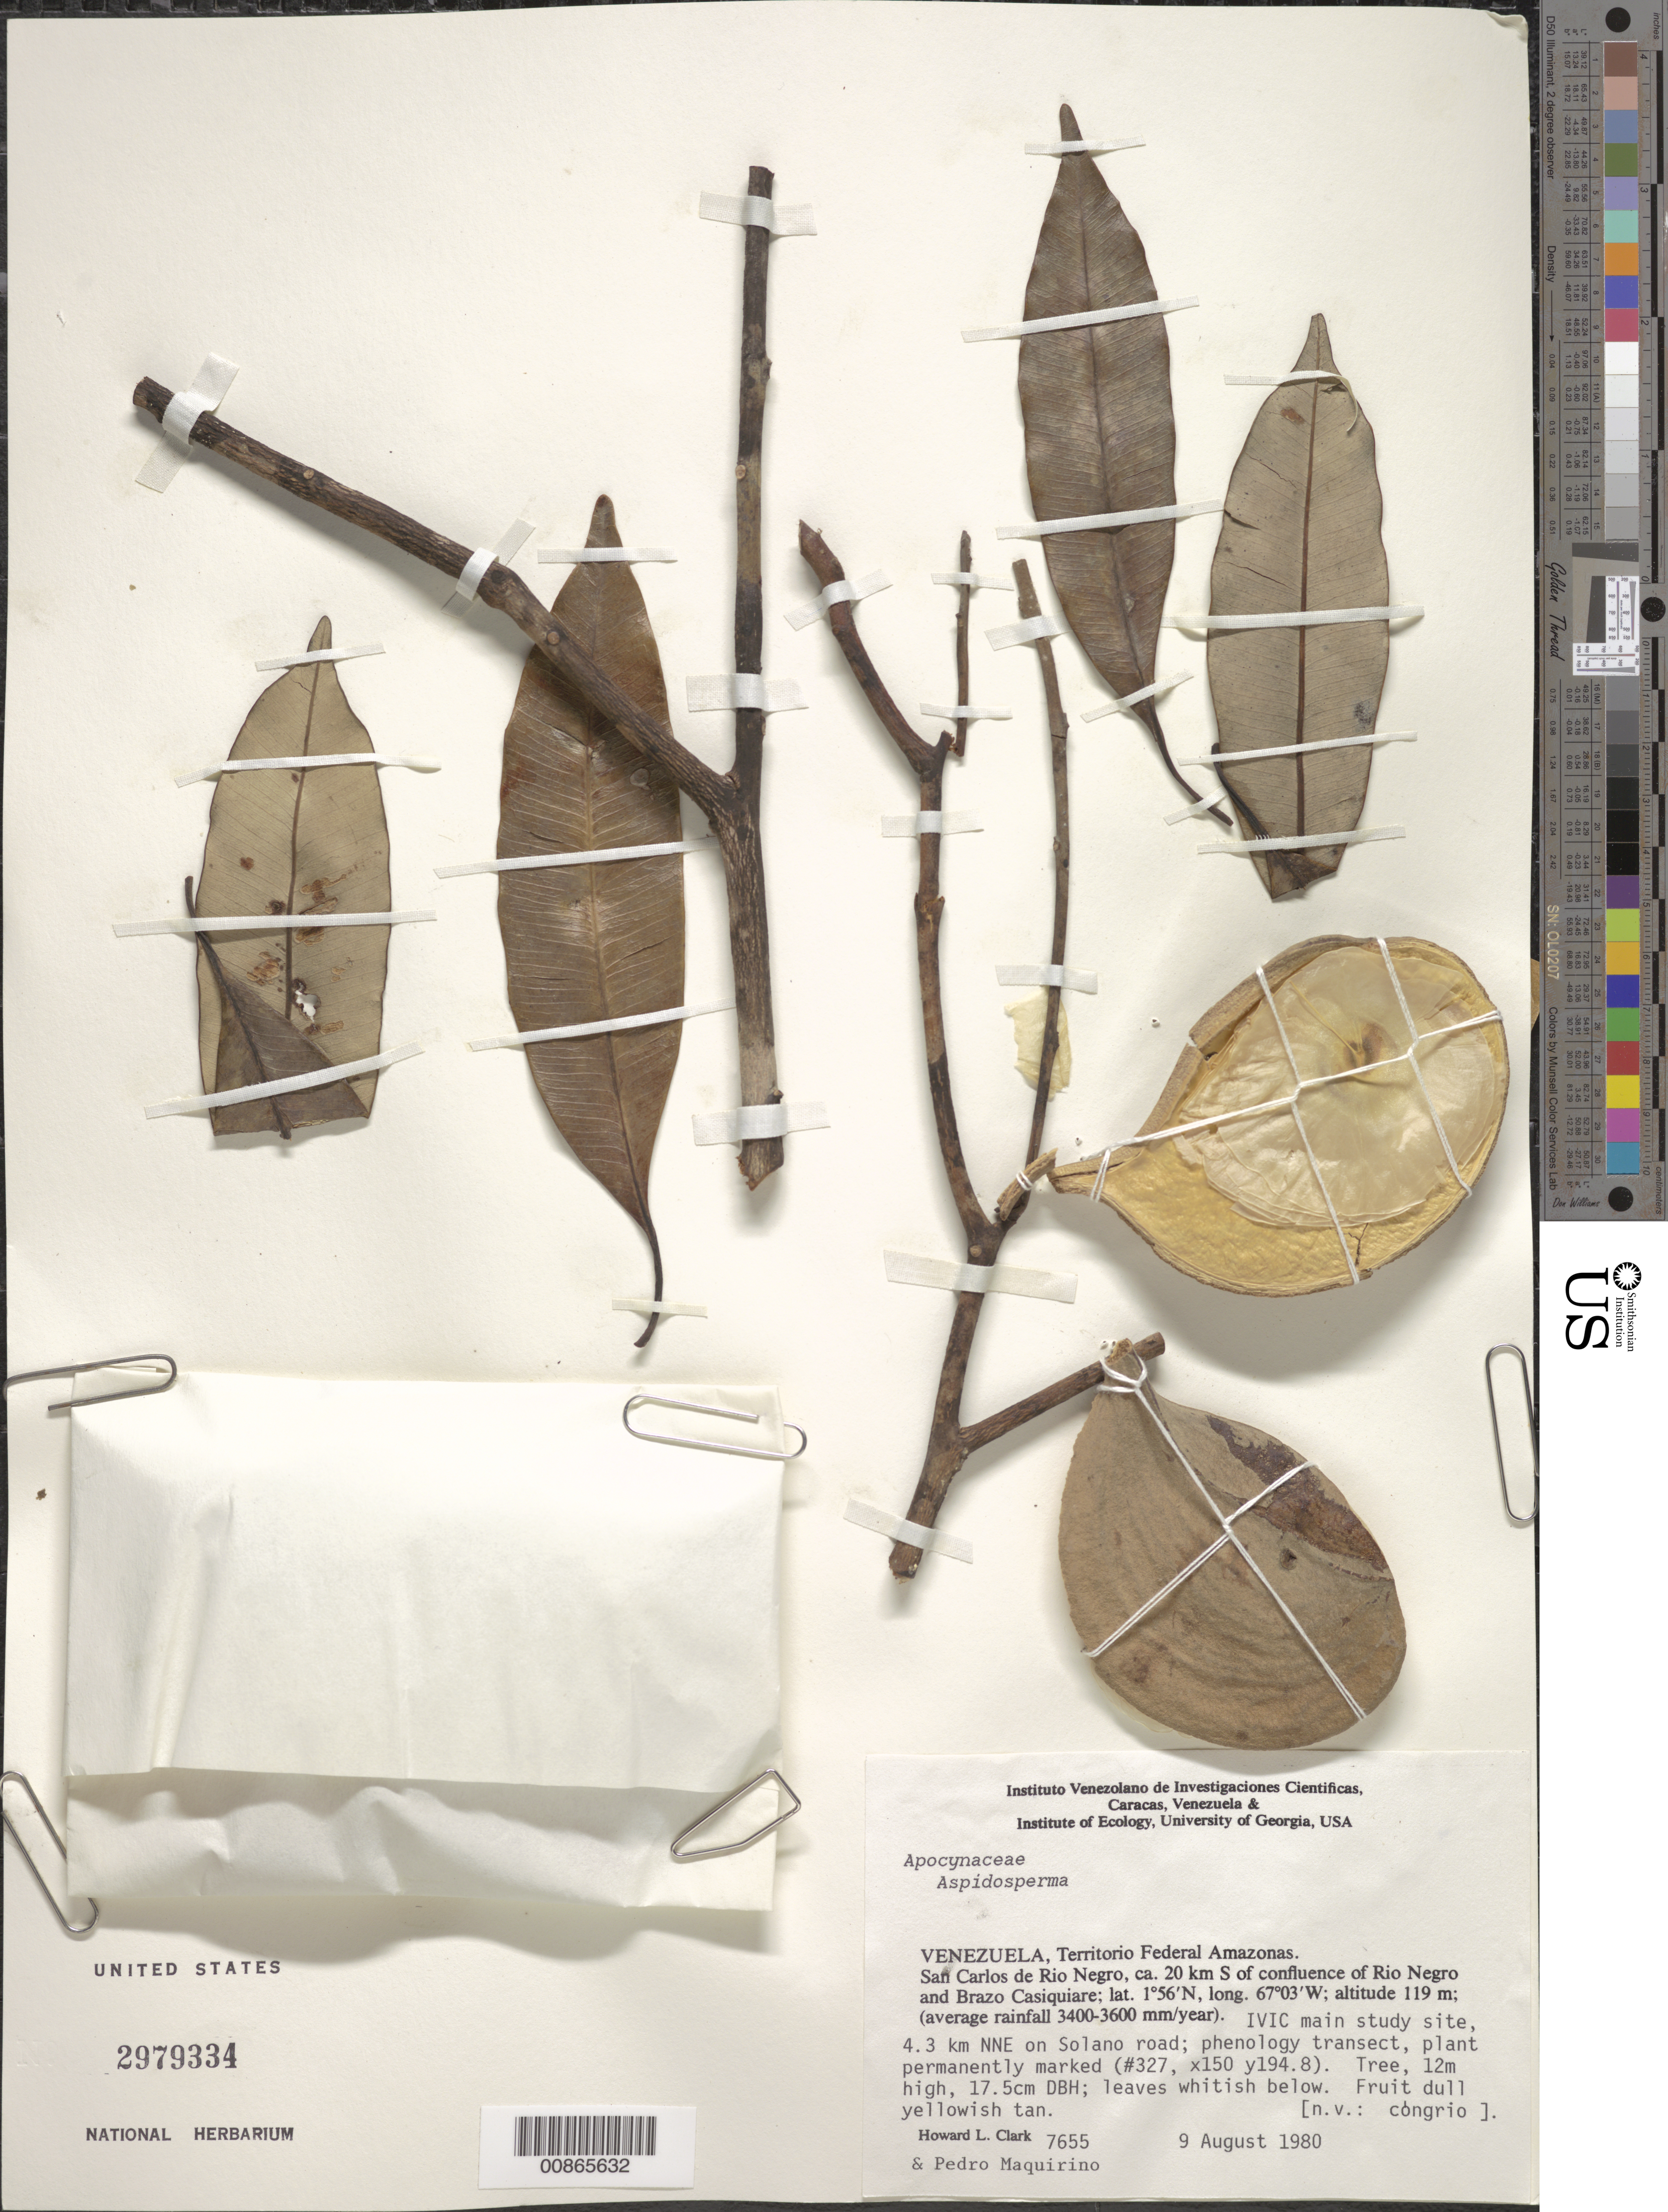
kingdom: Plantae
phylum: Tracheophyta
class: Magnoliopsida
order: Gentianales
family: Apocynaceae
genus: Aspidosperma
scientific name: Aspidosperma sp.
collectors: H. L. Clark & P. Maquirino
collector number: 7655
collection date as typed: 9-Aug-80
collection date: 1980-08-09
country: Venezuela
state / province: Amazonas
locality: San Carlos de Río Negro, ca. 20 km S of confluence of Río Negro and Brazo Casiquiare, 4.3 km NNE on Solano road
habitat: Average rainfall 3400-3600 mm/year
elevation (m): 119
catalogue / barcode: US 2979334